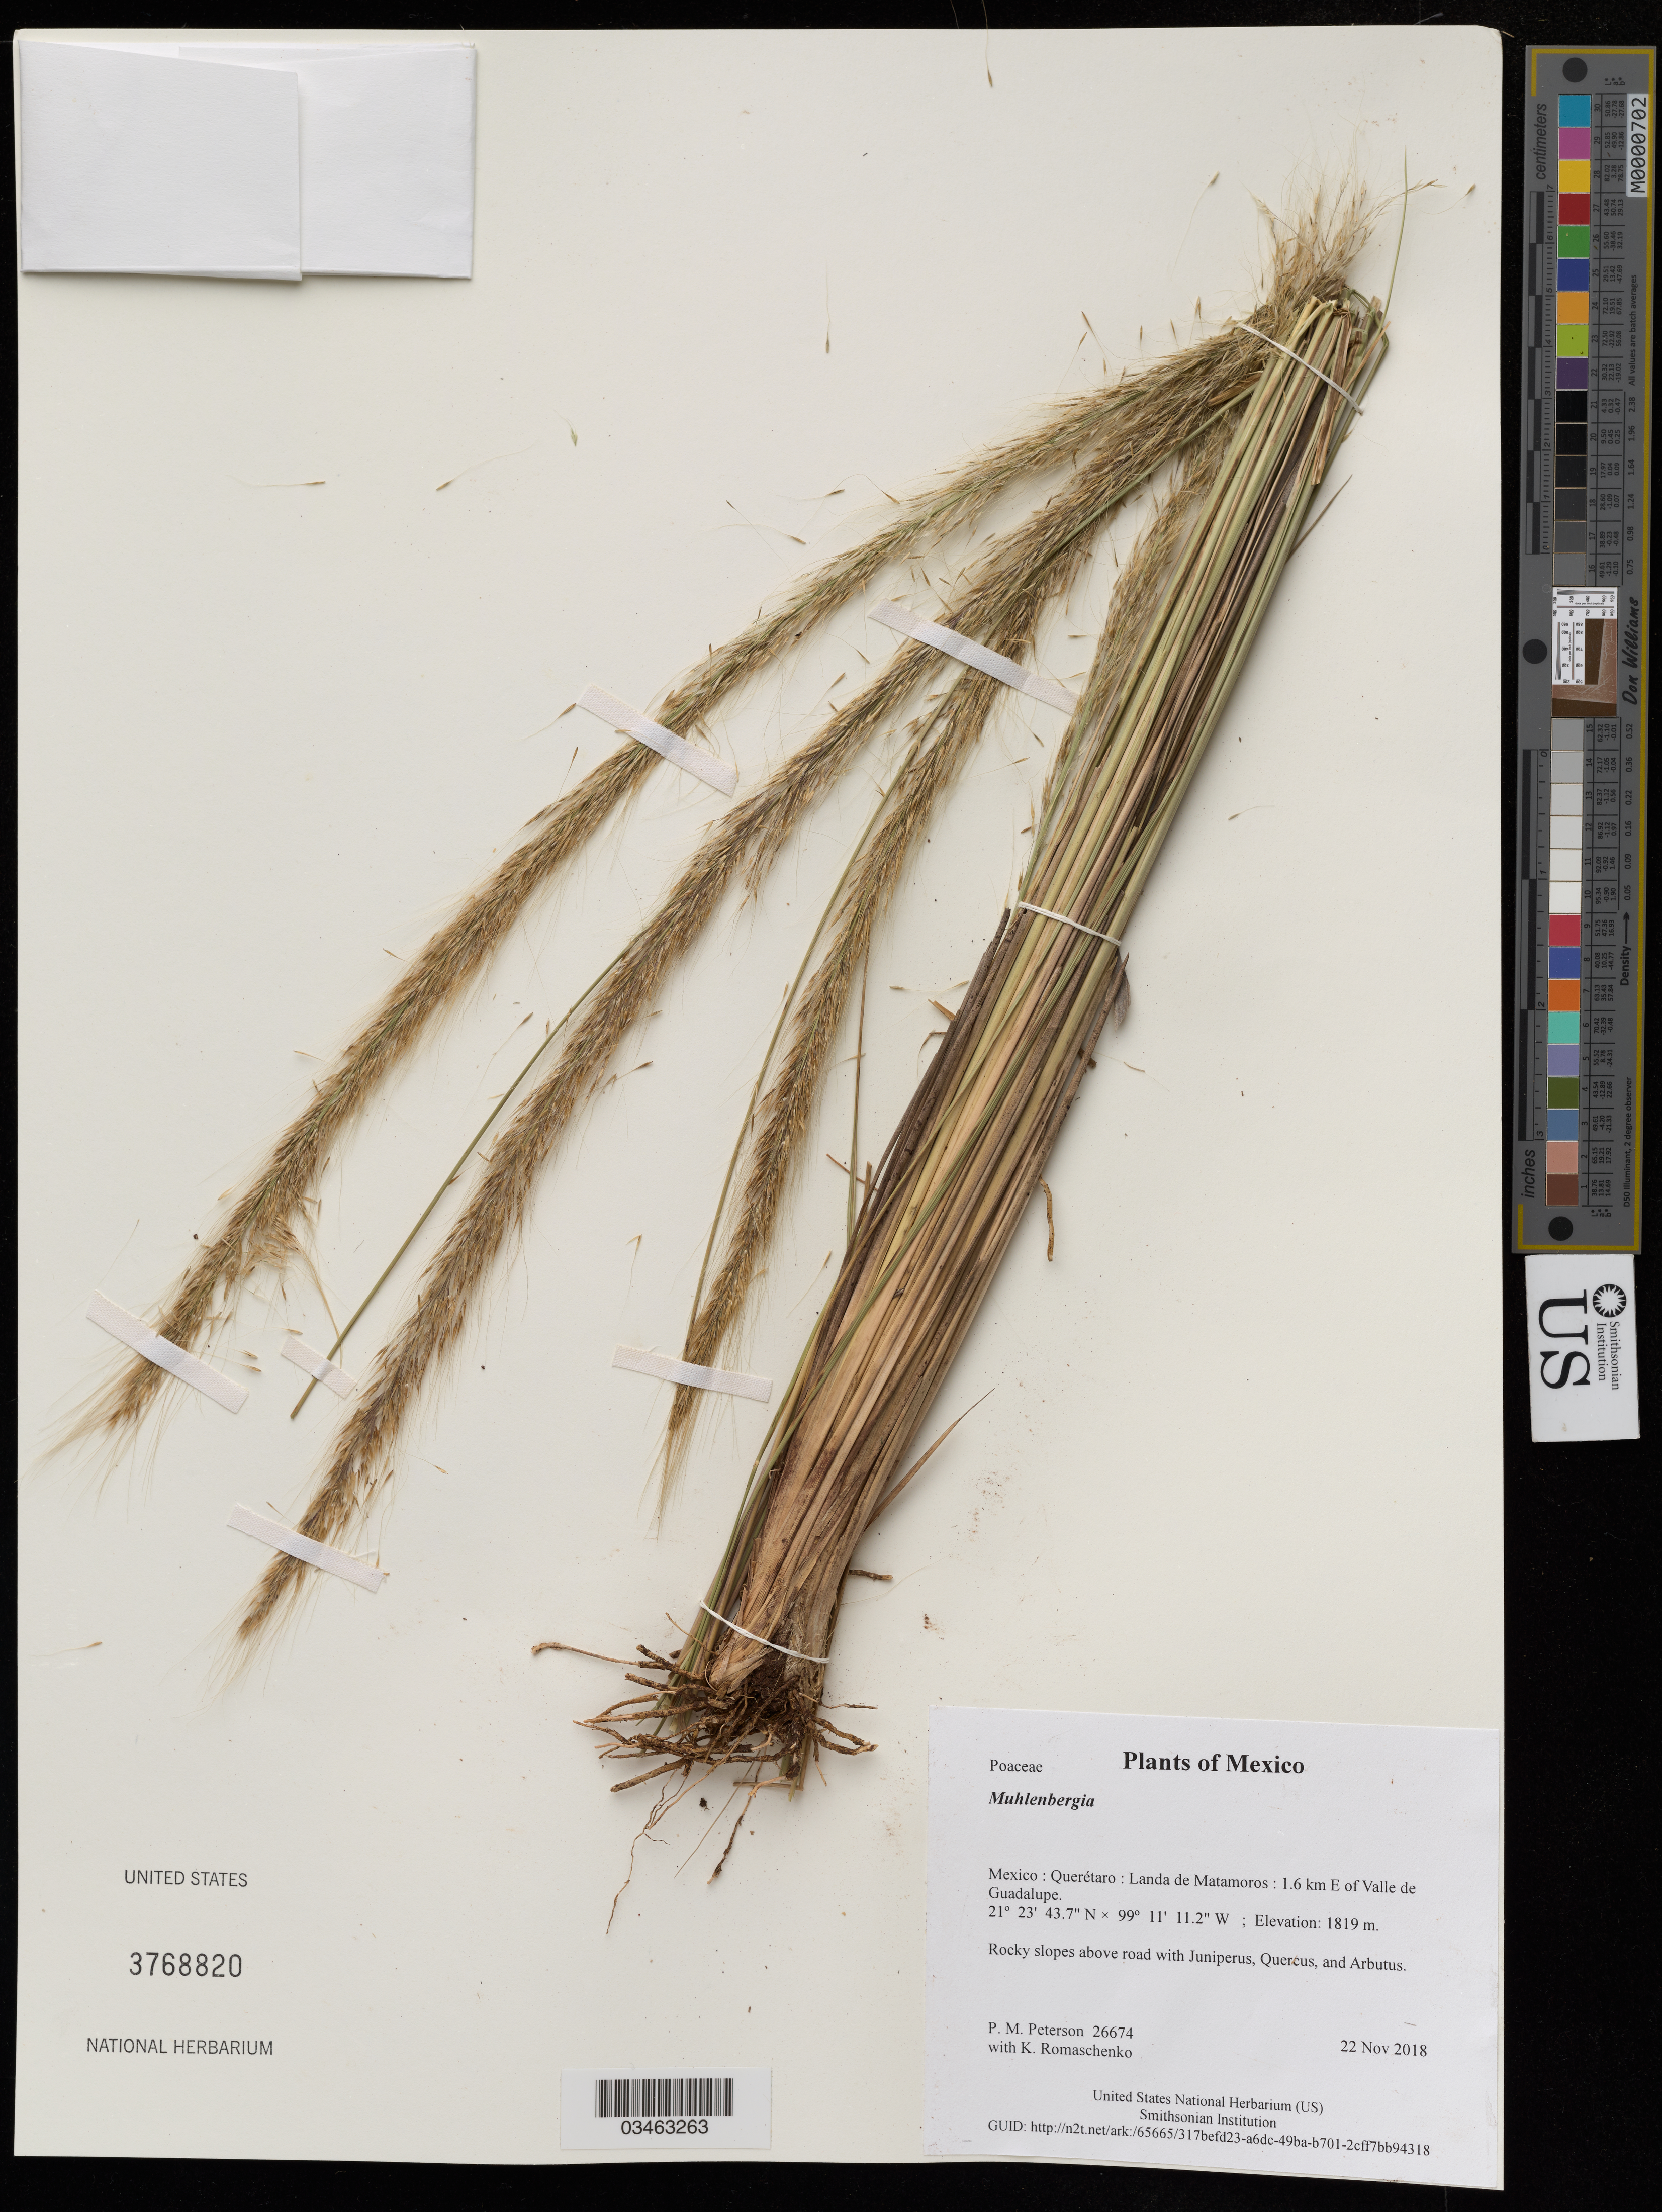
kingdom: Plantae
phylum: Tracheophyta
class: Liliopsida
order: Poales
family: Poaceae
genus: Muhlenbergia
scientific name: Muhlenbergia sp.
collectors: P. M. Peterson & K. Romaschenko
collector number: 26674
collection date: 2018-11-22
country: Mexico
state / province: Querétaro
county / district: Landa de Matamoros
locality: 1.6 km E of Valle de Guadalupe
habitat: Rocky slopes above road with Juniperus, Quercus, and Arbutus.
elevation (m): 1819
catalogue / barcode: US 3768820